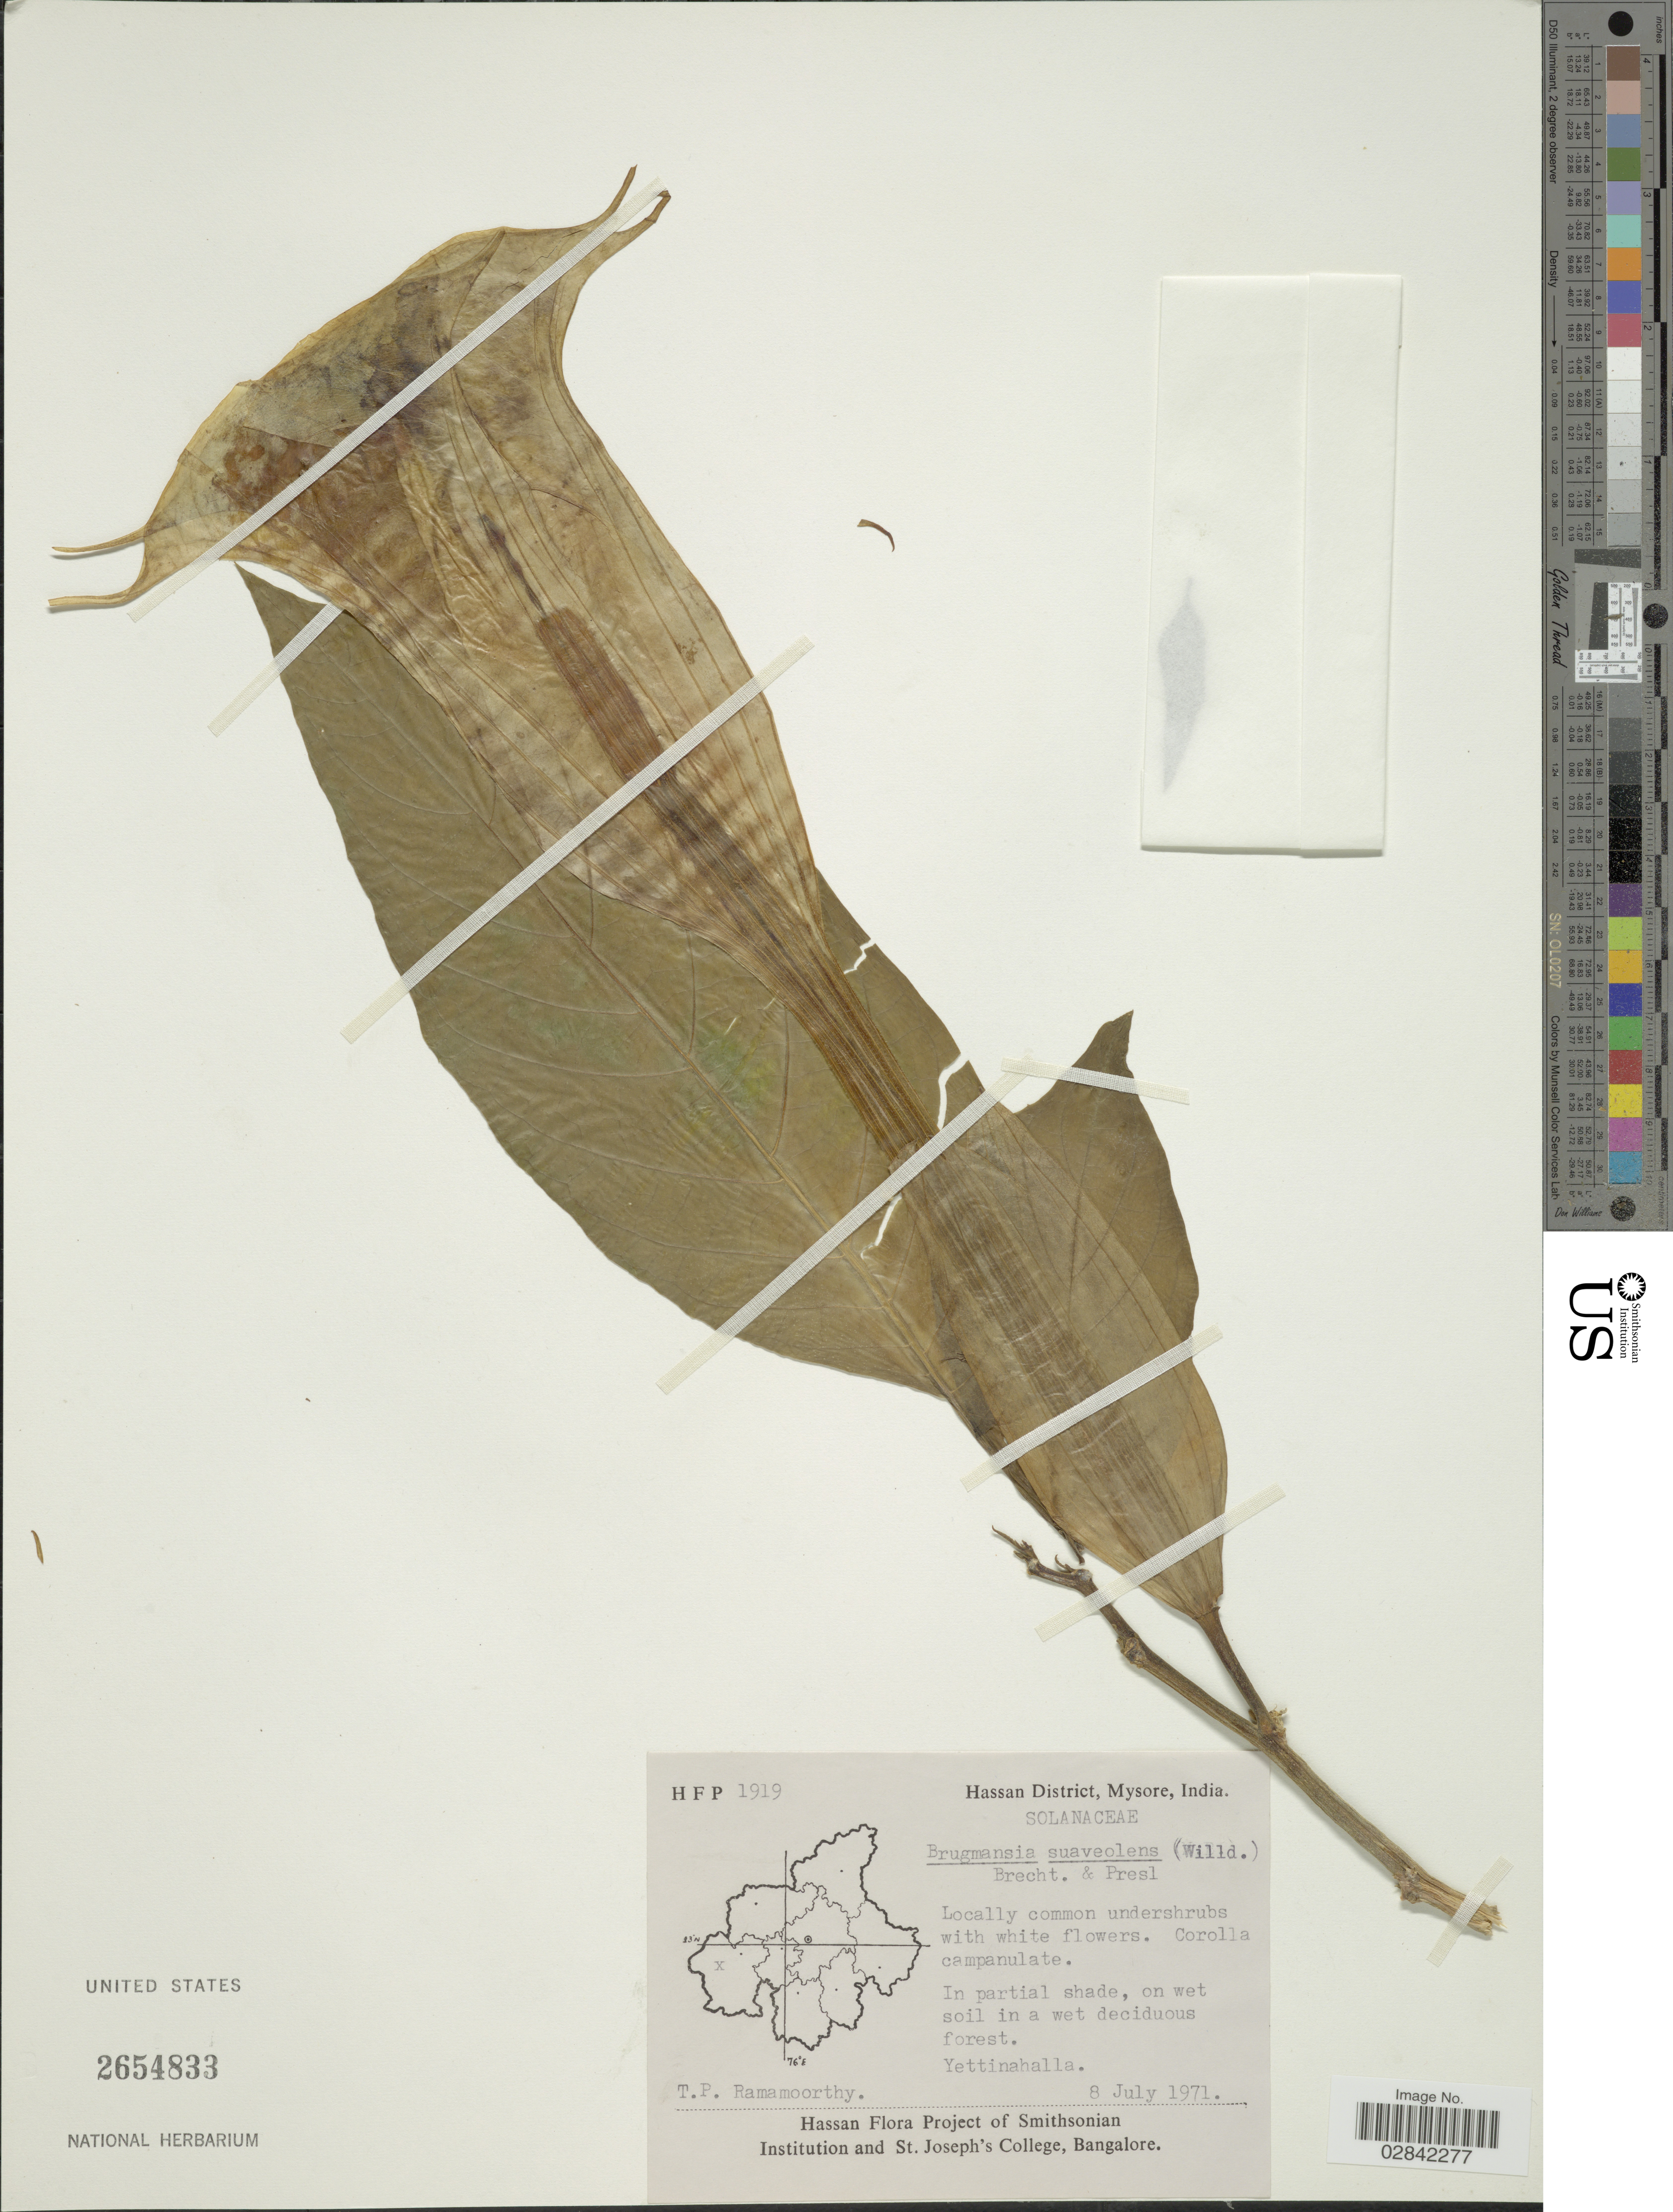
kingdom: Plantae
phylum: Tracheophyta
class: Magnoliopsida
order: Solanales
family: Solanaceae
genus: Brugmansia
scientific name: Brugmansia suaveolens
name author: (Humb. & Bonpl. ex Willd.) Brecht. & J. Presl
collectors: T. P. Ramamoorthy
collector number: HFP1919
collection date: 1971-07-08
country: India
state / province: Karnataka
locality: Hassan District, Mysore, India, Yettinahalla.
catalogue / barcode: US 2654833